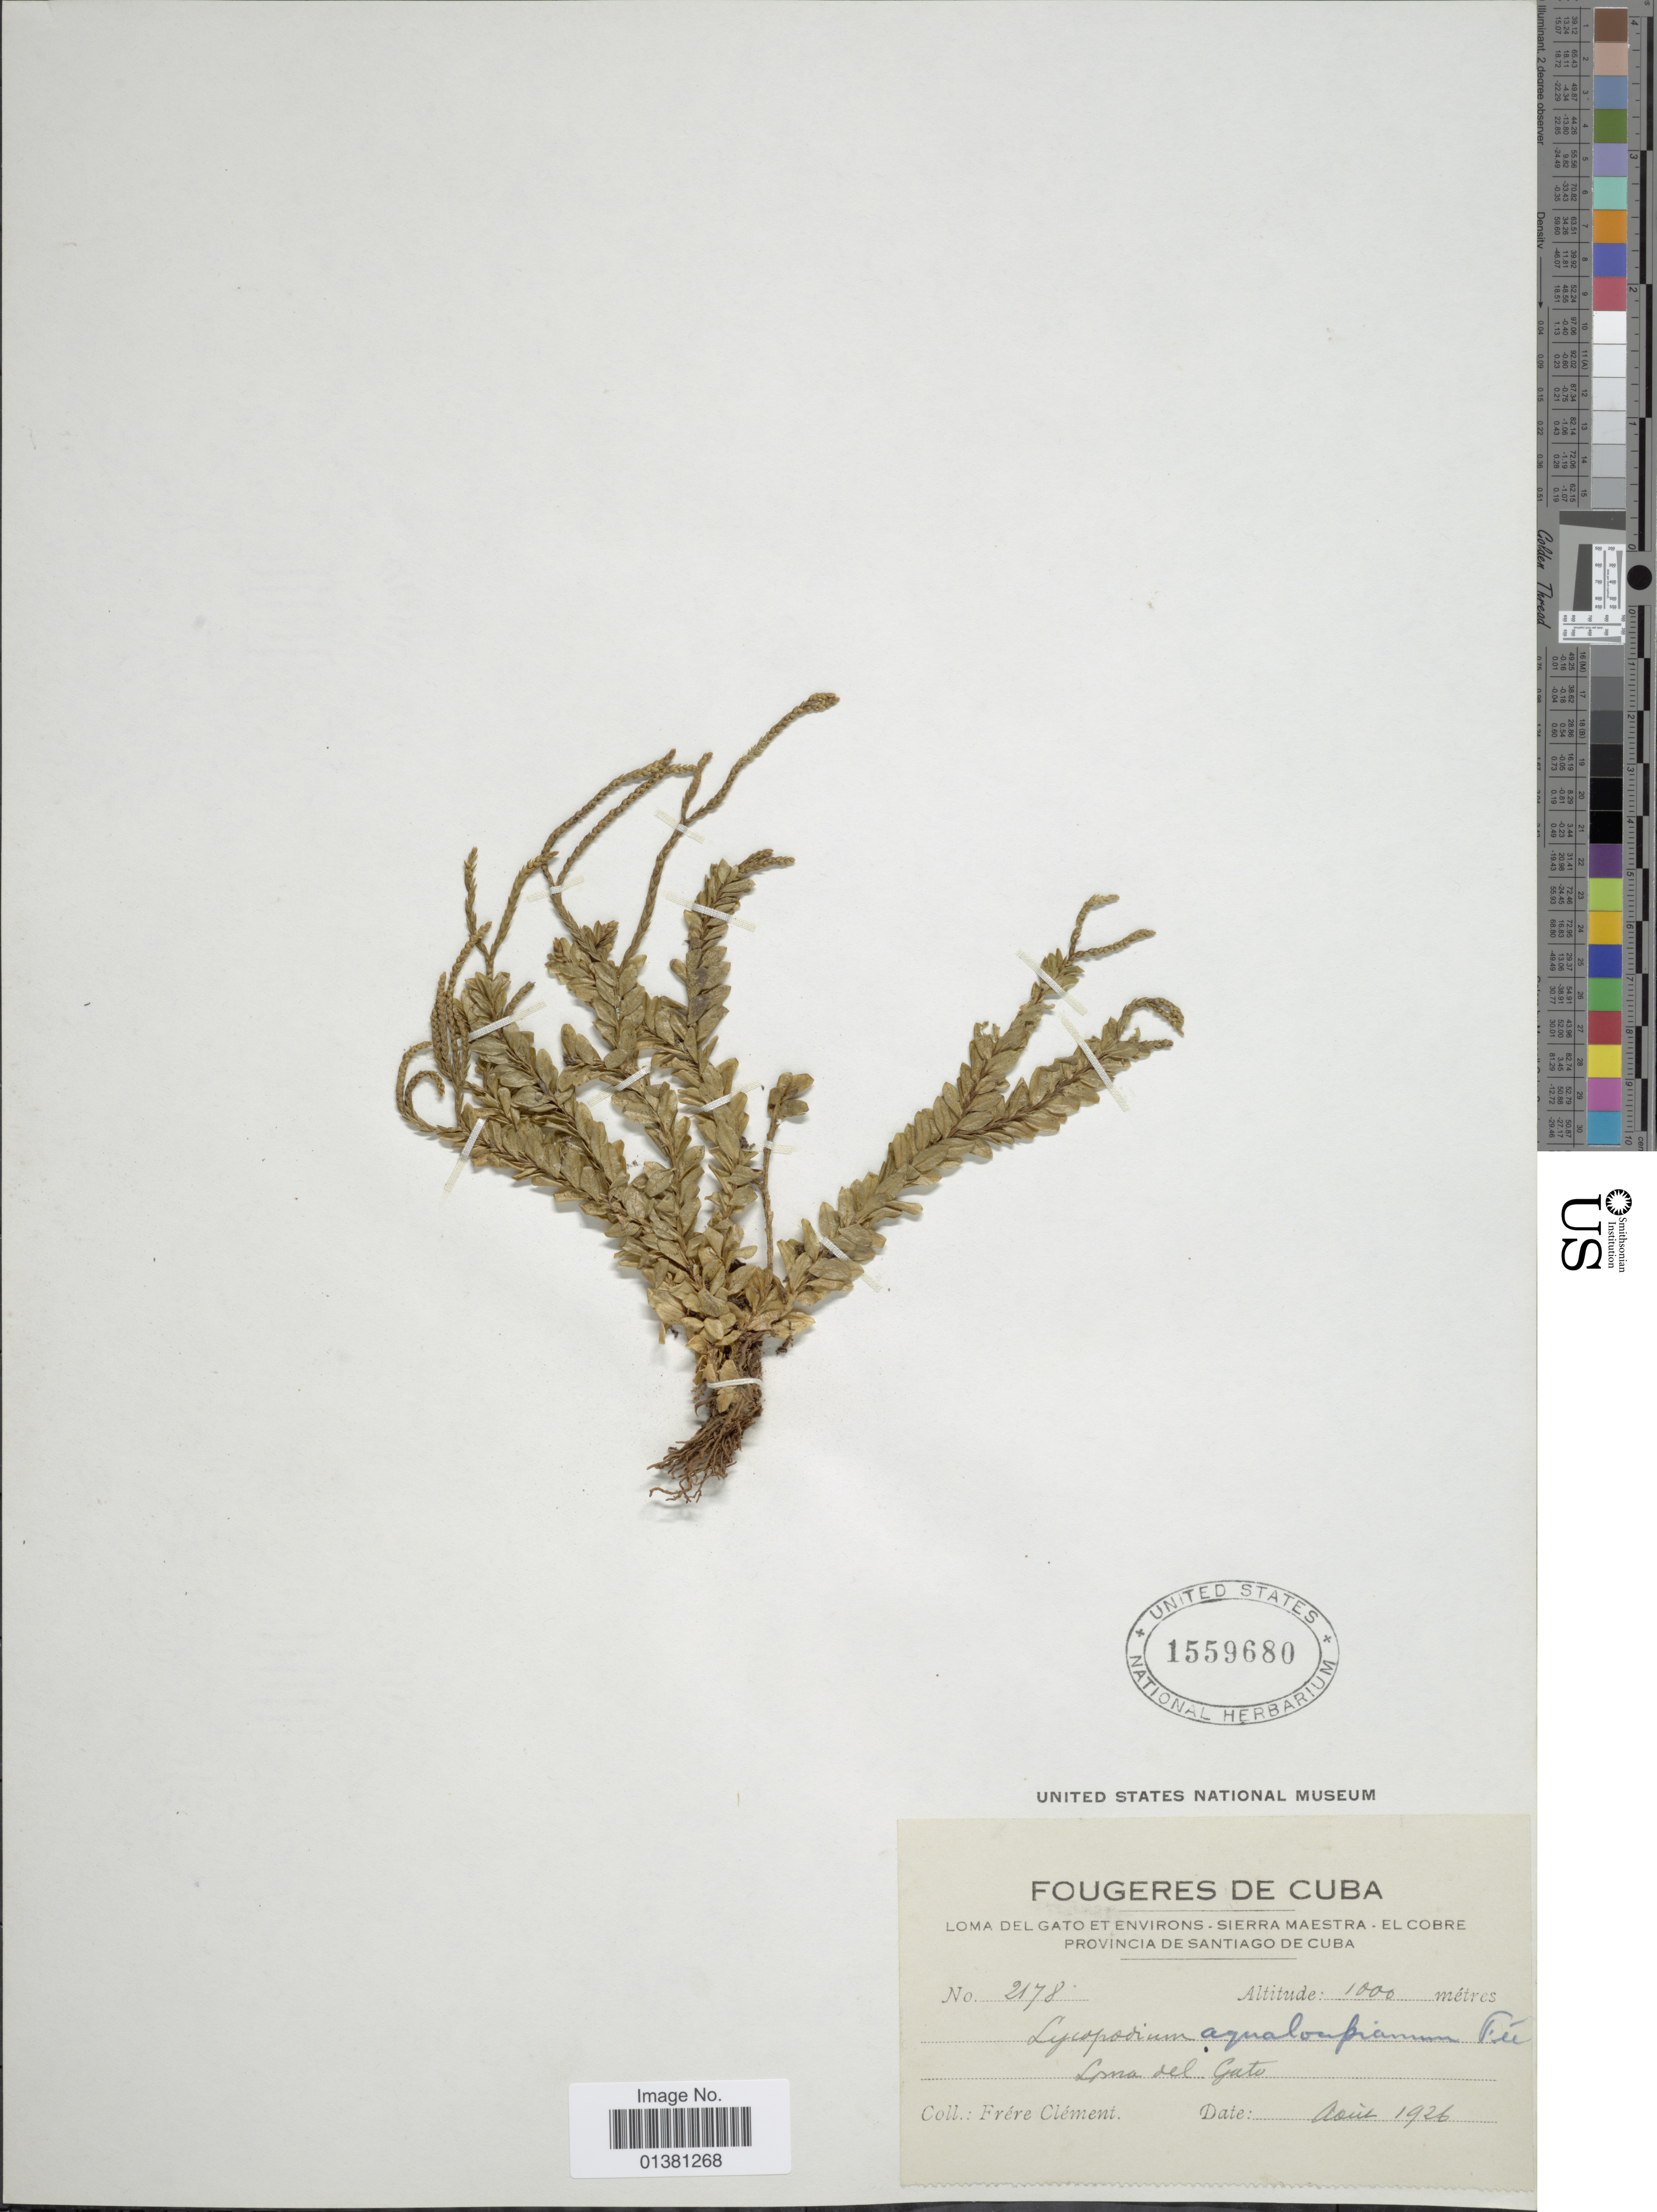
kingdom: Plantae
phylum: Tracheophyta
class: Lycopodiopsida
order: Lycopodiales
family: Lycopodiaceae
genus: Phlegmariurus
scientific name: Phlegmariurus aqualupianus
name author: (Spring) B. Øllg.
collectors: B. Clement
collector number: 2178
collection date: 1926-08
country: Cuba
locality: Loma del Gato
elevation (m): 1000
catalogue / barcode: US 1559680